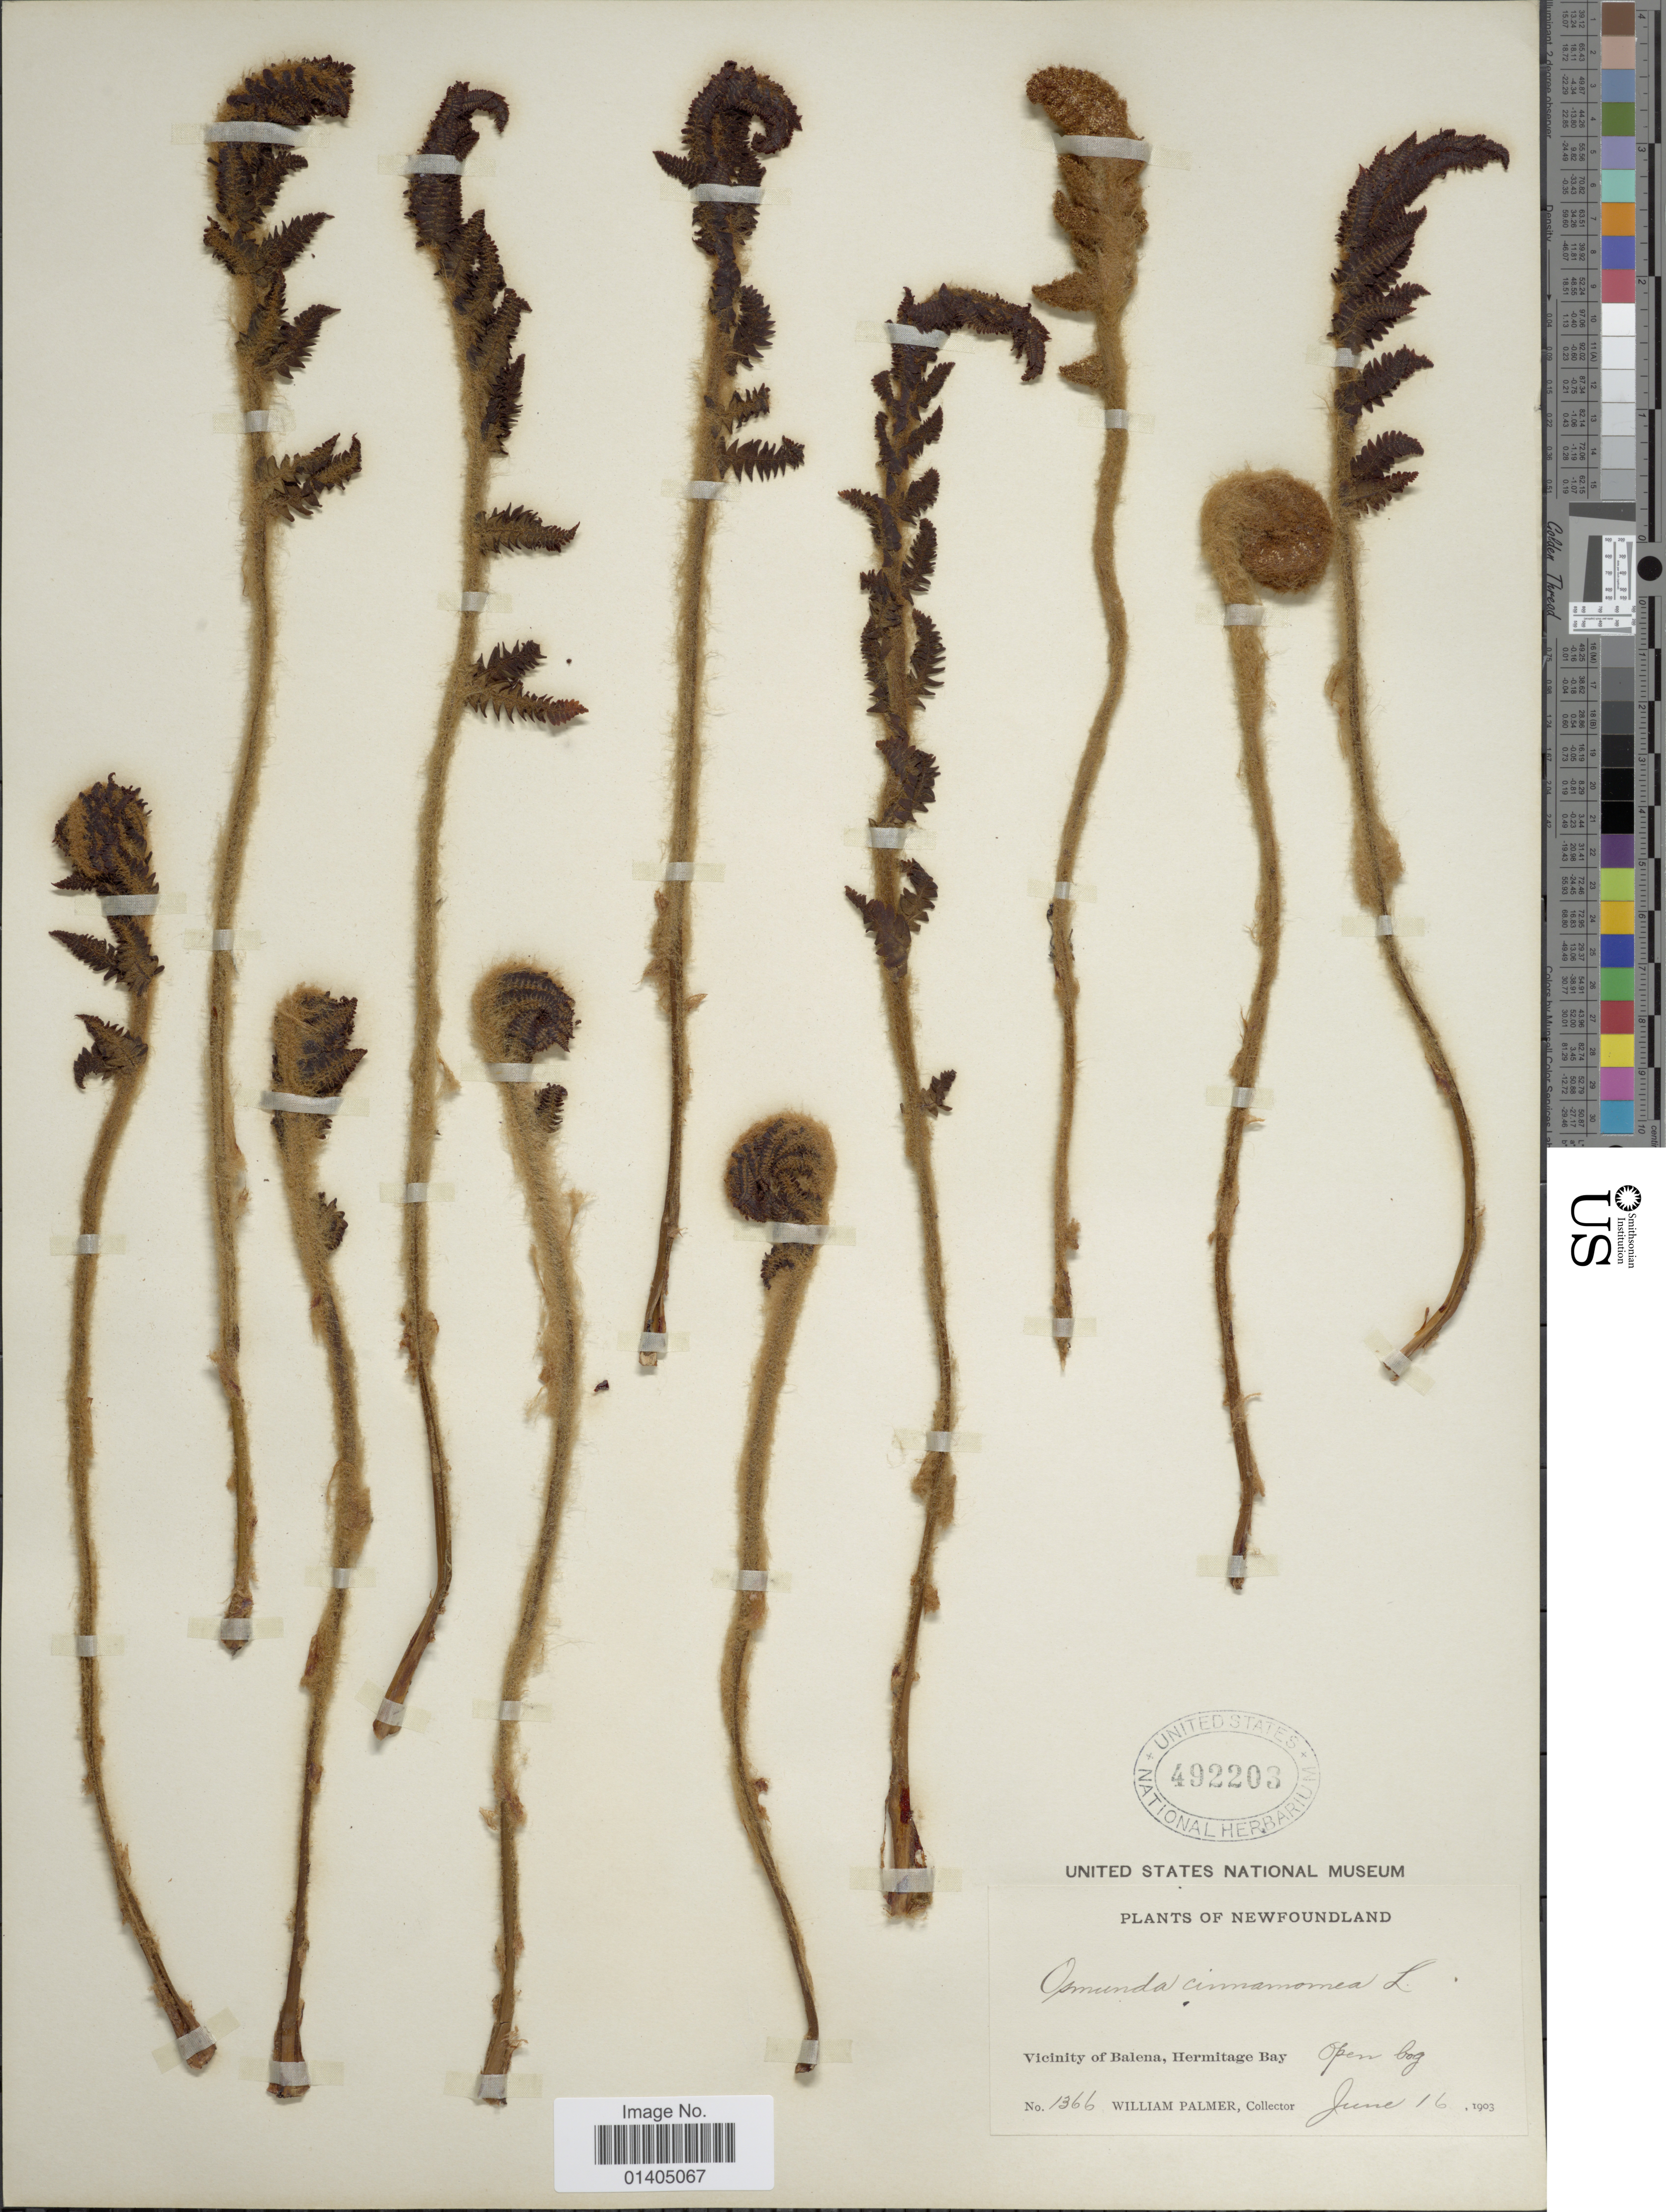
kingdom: Plantae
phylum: Tracheophyta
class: Polypodiopsida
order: Osmundales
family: Osmundaceae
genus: Osmundastrum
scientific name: Osmundastrum cinnamomeum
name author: (L.) C. Presl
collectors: W. Palmer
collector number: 1366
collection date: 1903-06-16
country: Canada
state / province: Newfoundland and Labrador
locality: Vicinity of Balena, Hermitage Bay, Open bog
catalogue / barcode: US 492203